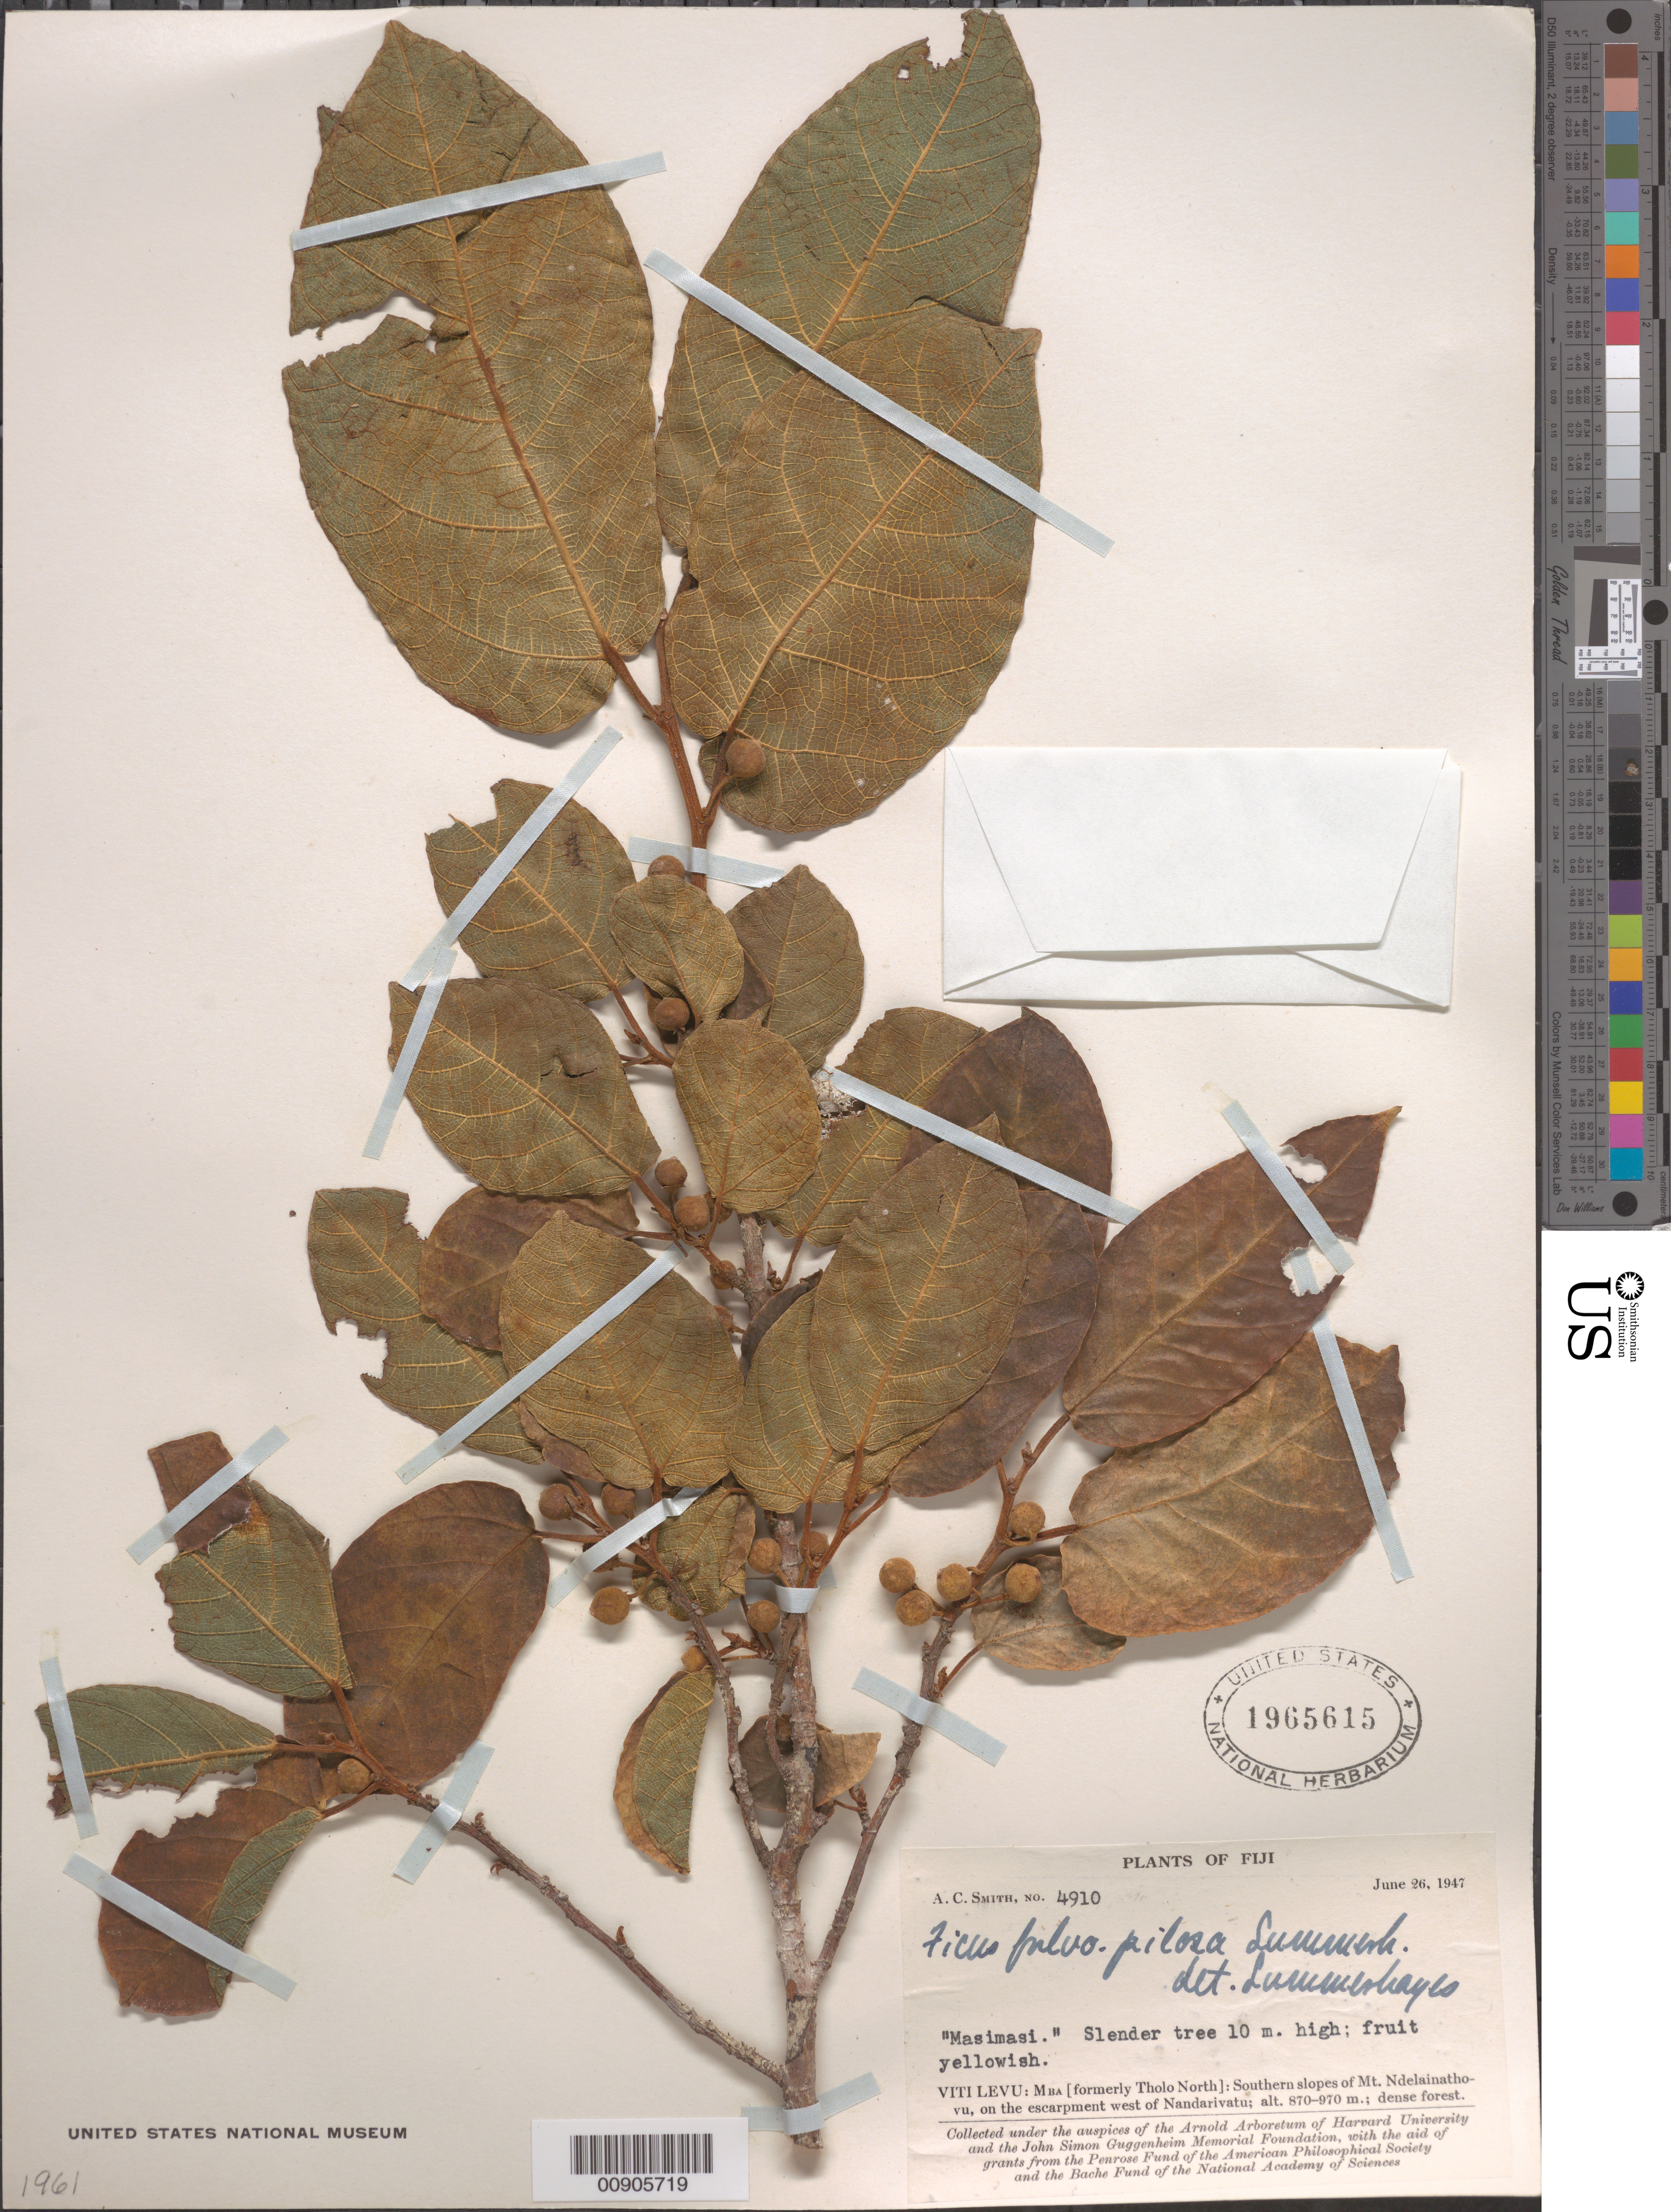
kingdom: Plantae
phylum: Tracheophyta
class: Magnoliopsida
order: Rosales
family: Moraceae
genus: Ficus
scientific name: Ficus fulvopilosa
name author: Summerh.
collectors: C. A. Smith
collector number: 4910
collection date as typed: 26 Jun 1947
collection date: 1947-06-26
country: Fiji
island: Viti Levu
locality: Southern slopes of Mt. Ndelainathovu, on the escarpment west of Nandarivatu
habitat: dense forest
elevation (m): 870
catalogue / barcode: US 1965615